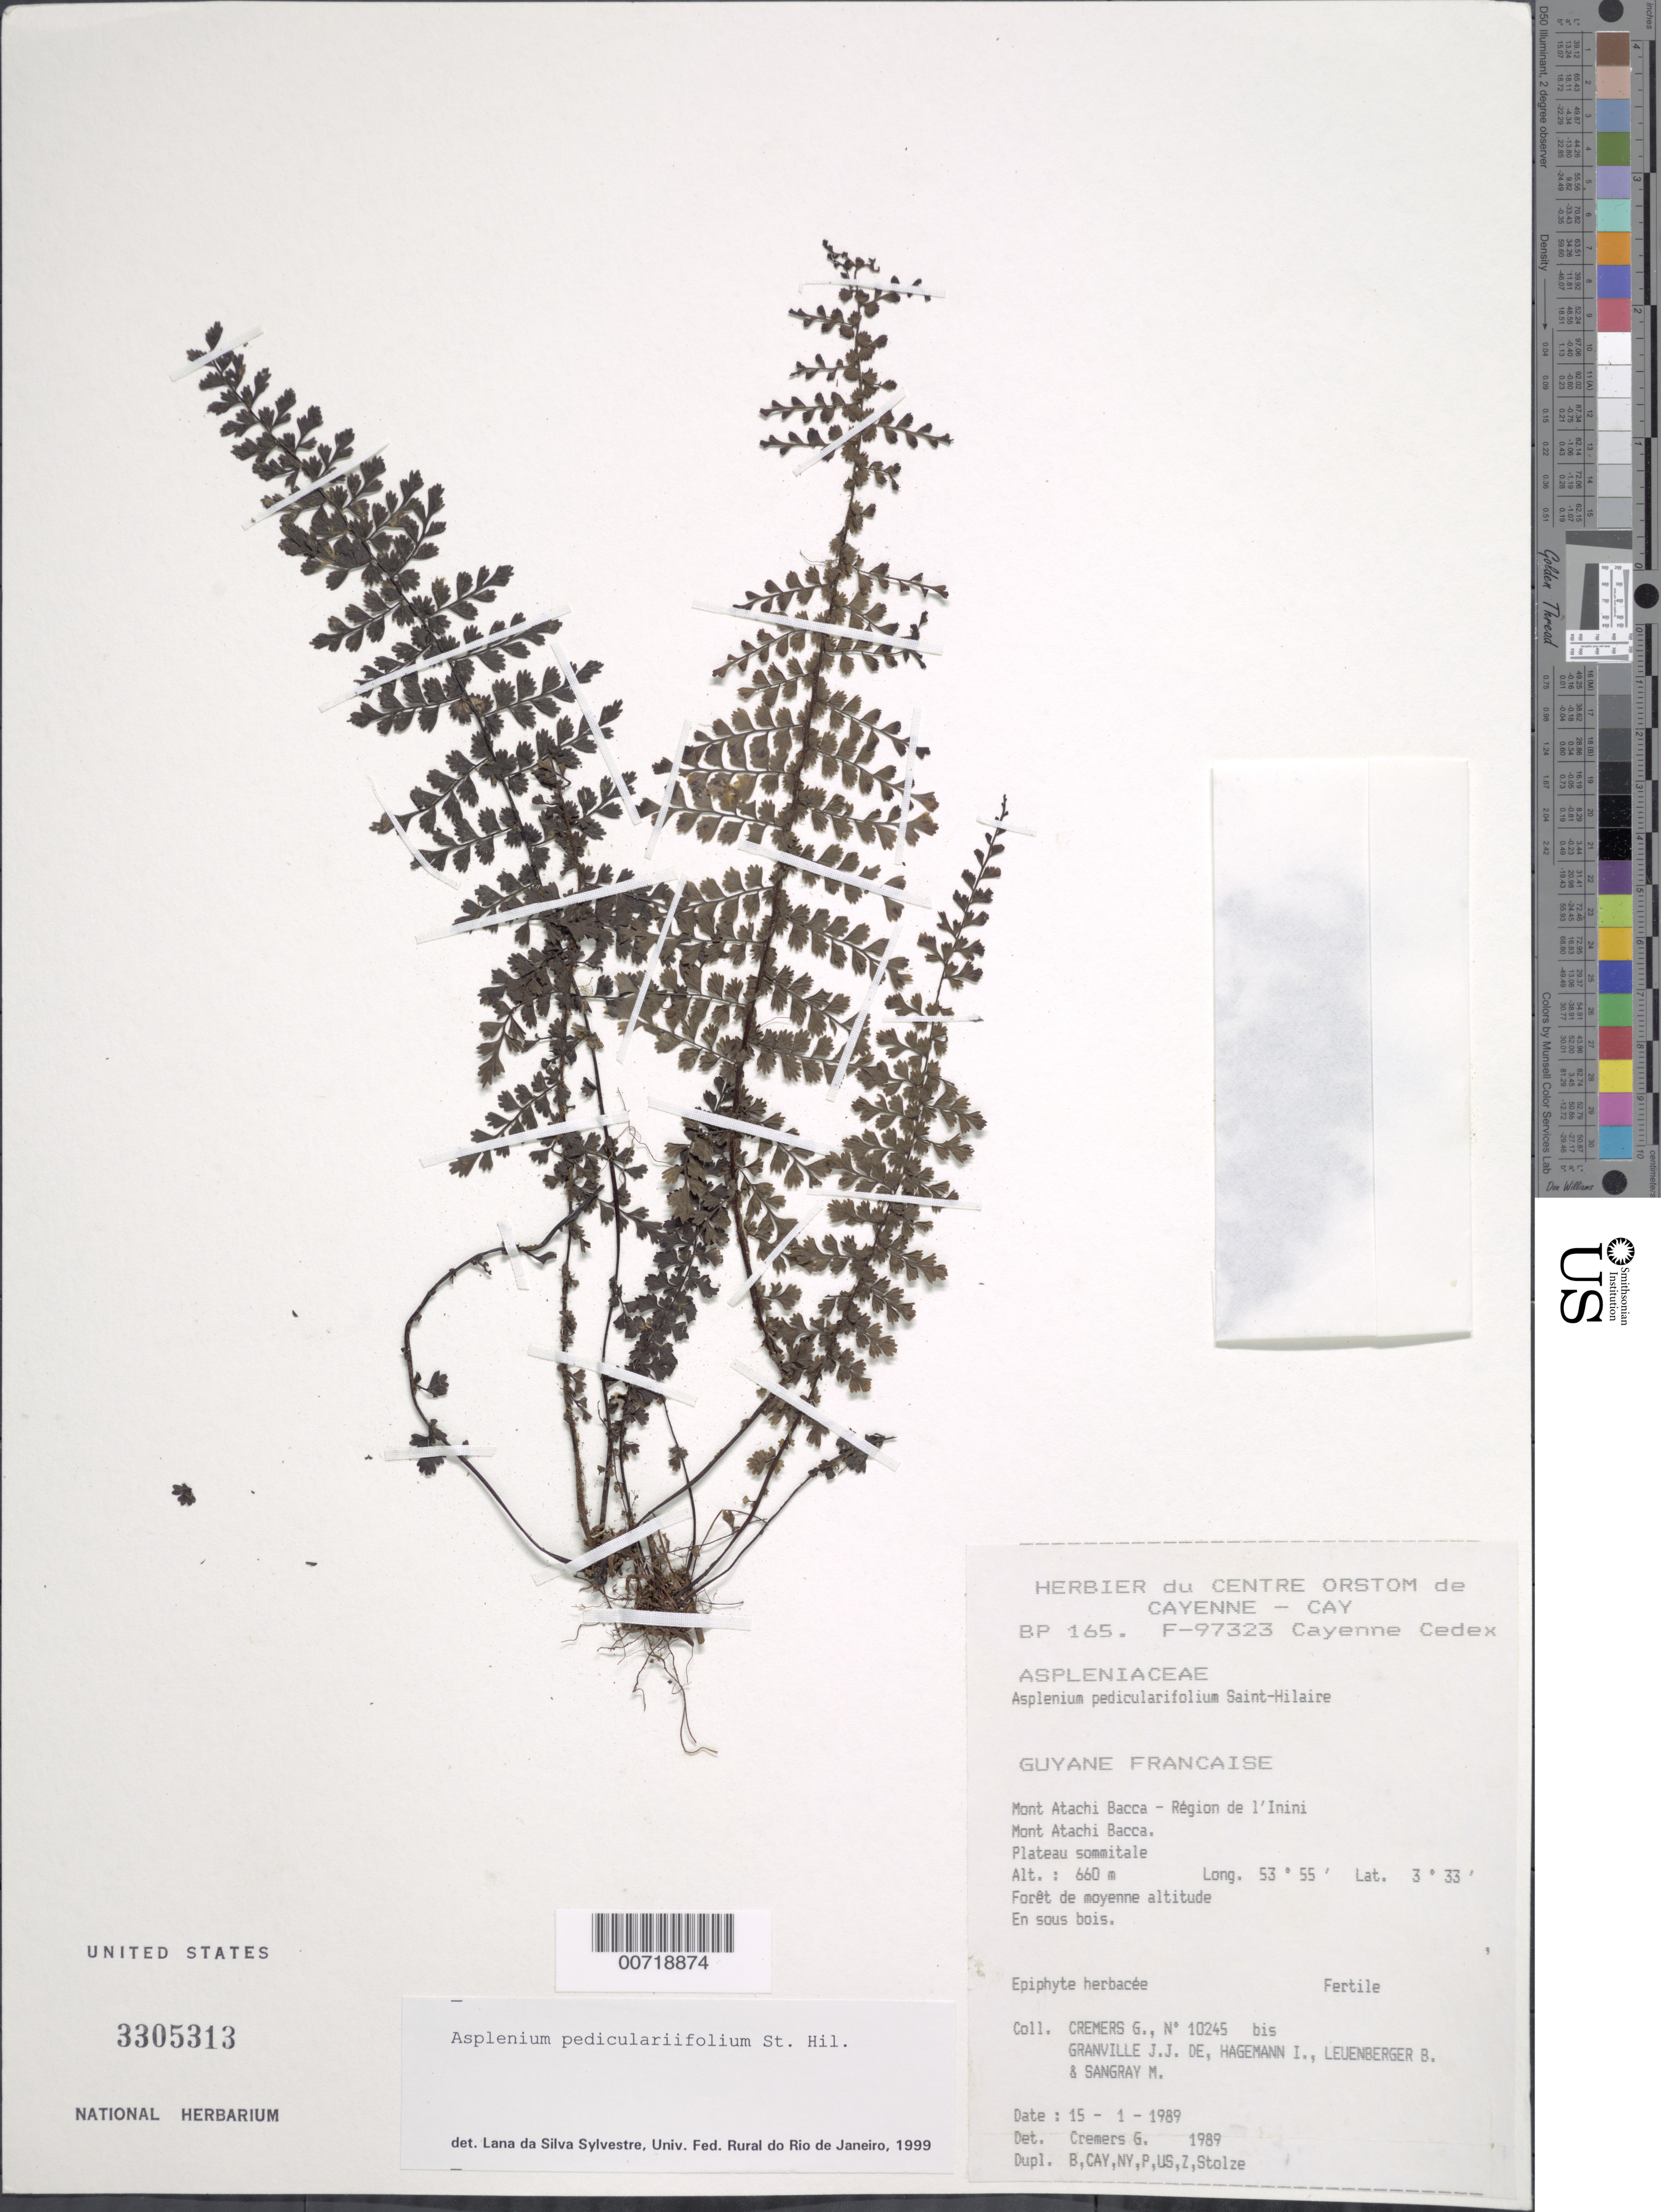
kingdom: Plantae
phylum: Tracheophyta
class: Polypodiopsida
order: Polypodiales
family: Aspleniaceae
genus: Asplenium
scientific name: Asplenium pedicularifolium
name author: A. St.-Hil.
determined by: Cremers, Georges A.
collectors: G. Cremers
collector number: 10245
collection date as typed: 15-Jan-89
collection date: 1989-01-15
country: French Guiana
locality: Mont Atachi Bacca, région de l'Inini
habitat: Forest, middle altitude; in understory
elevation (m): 660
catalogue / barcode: US 3305313